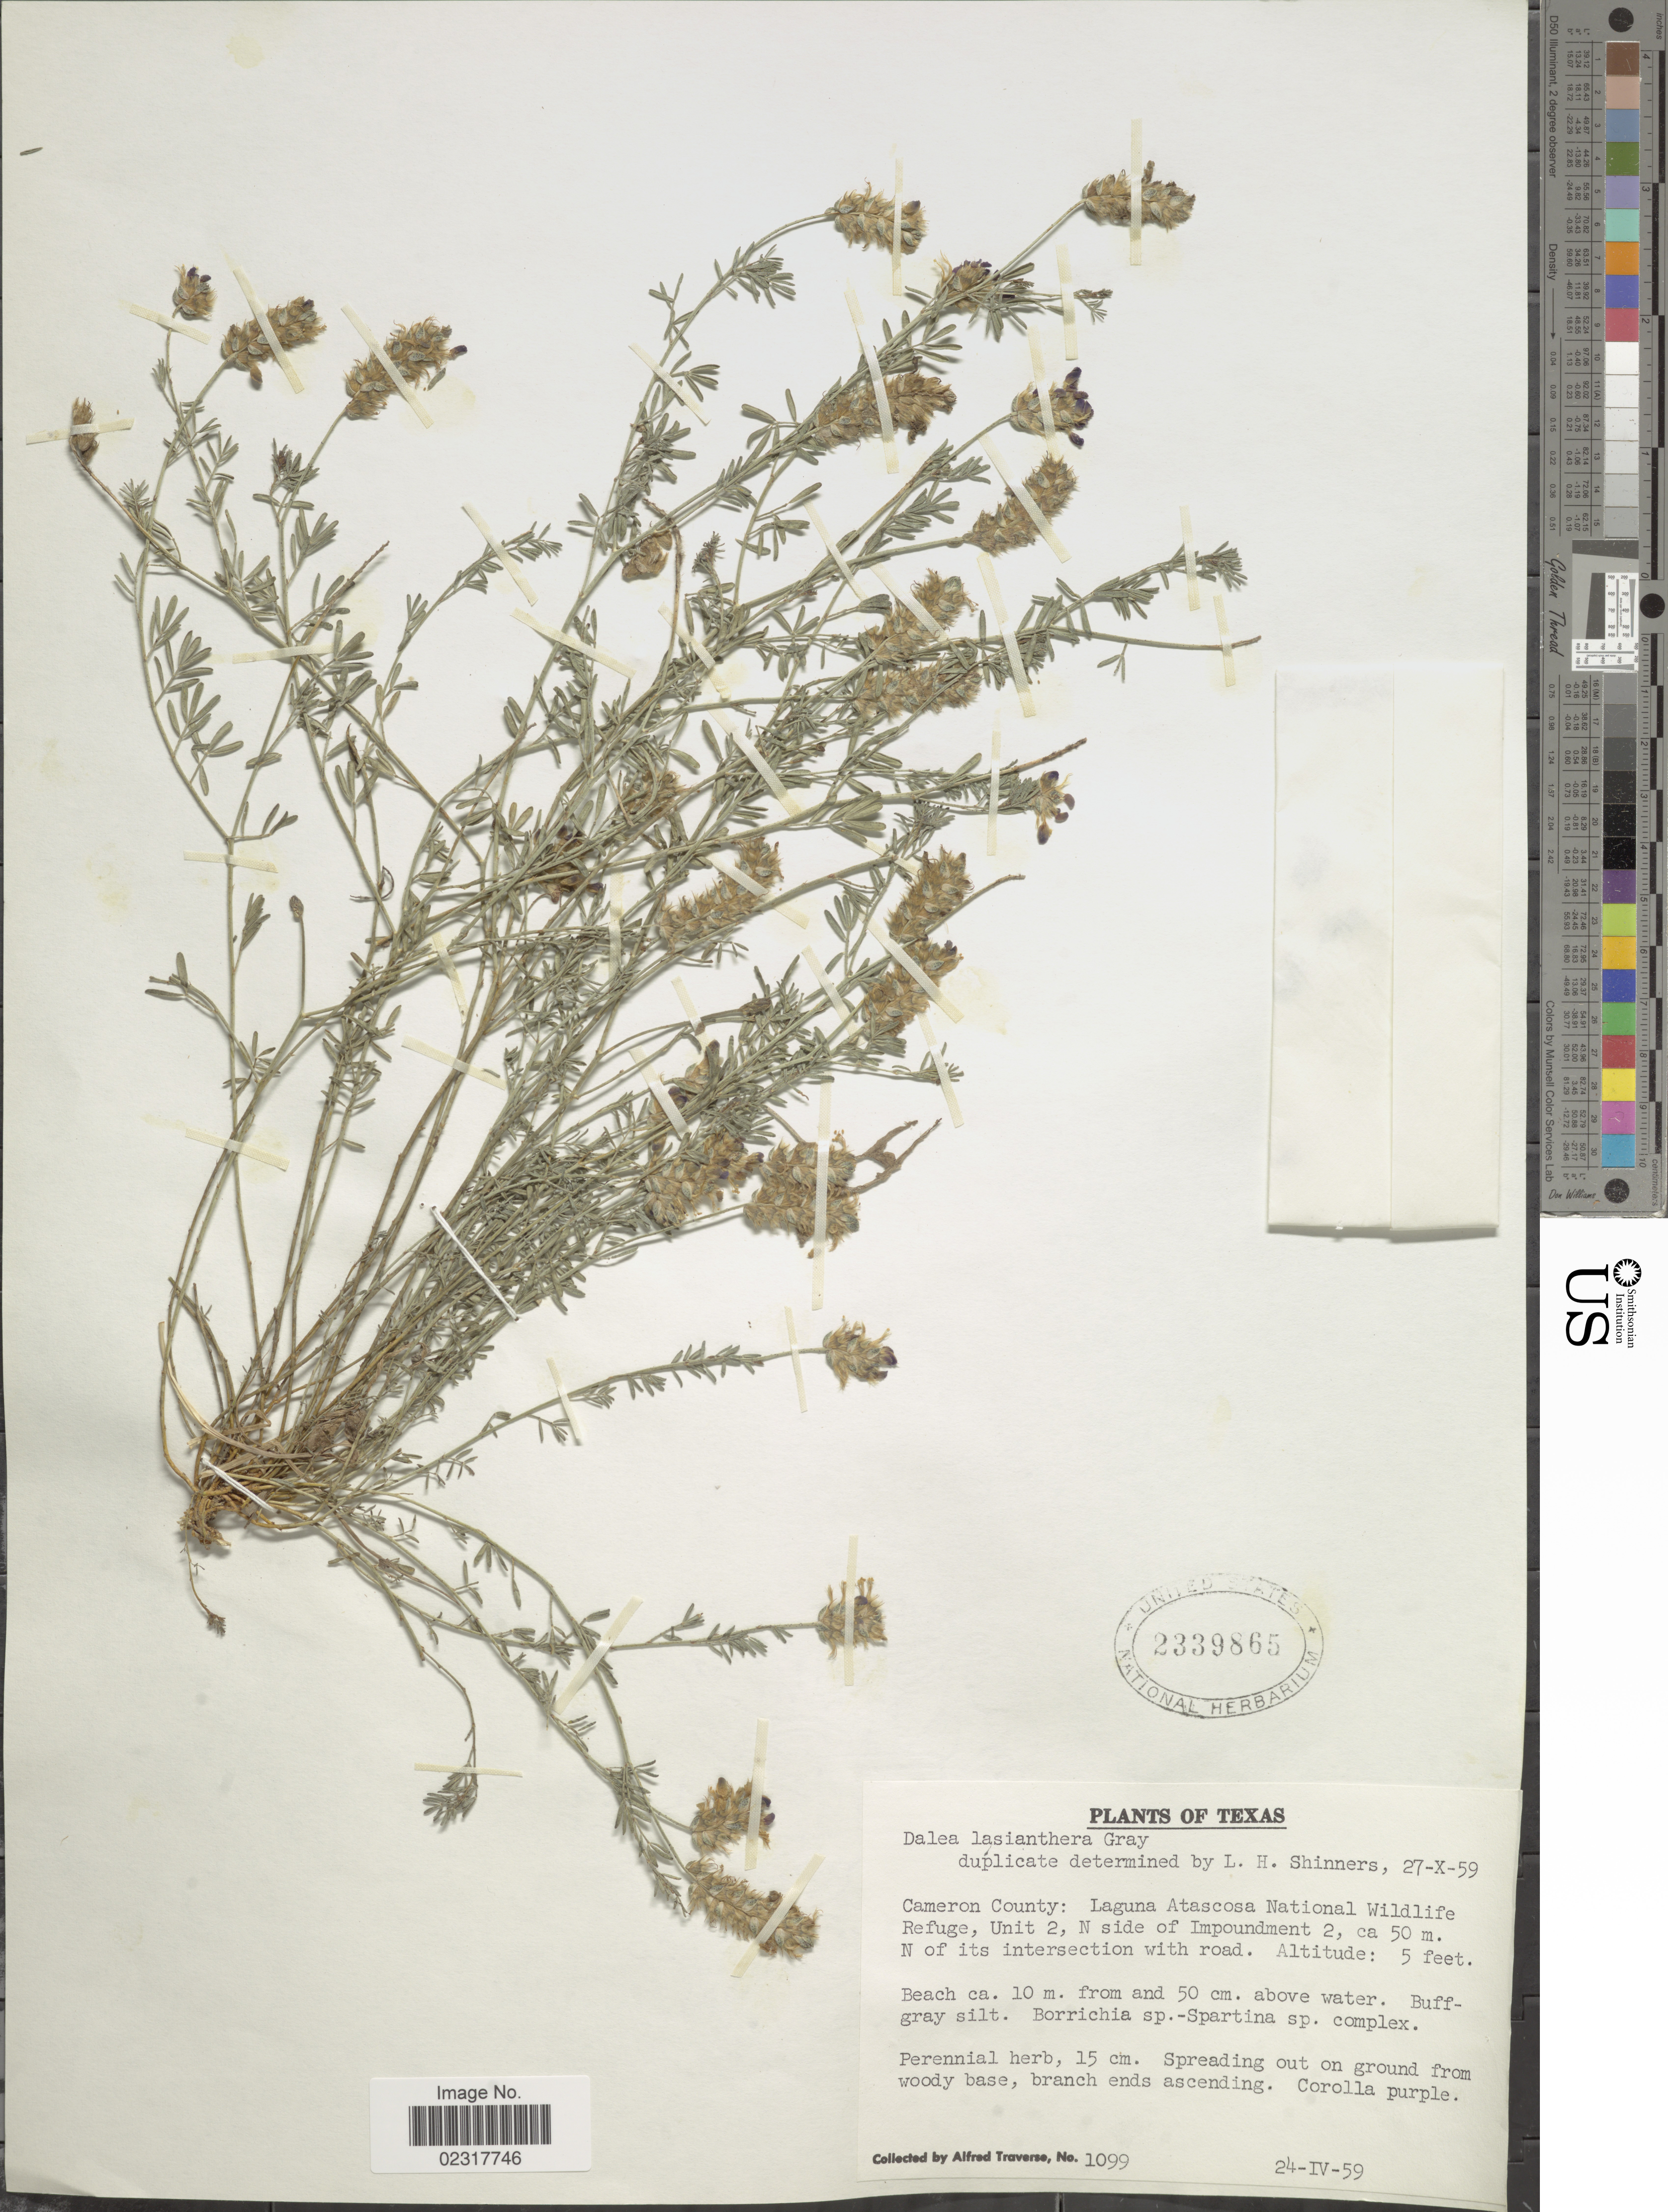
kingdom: Plantae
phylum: Tracheophyta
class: Magnoliopsida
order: Fabales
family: Fabaceae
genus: Dalea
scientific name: Dalea lasiathera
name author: A. Gray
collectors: A. Traverse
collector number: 1099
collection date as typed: Transcribed d/m/y: 24/4/59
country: United States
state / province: Texas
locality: Cameron County, Laguna Atascosa Natopnal Wildlife Refuge, Unit 2, N side of Impoundment 2, ca 50 m N of its intersection with road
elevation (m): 2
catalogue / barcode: US 2339865